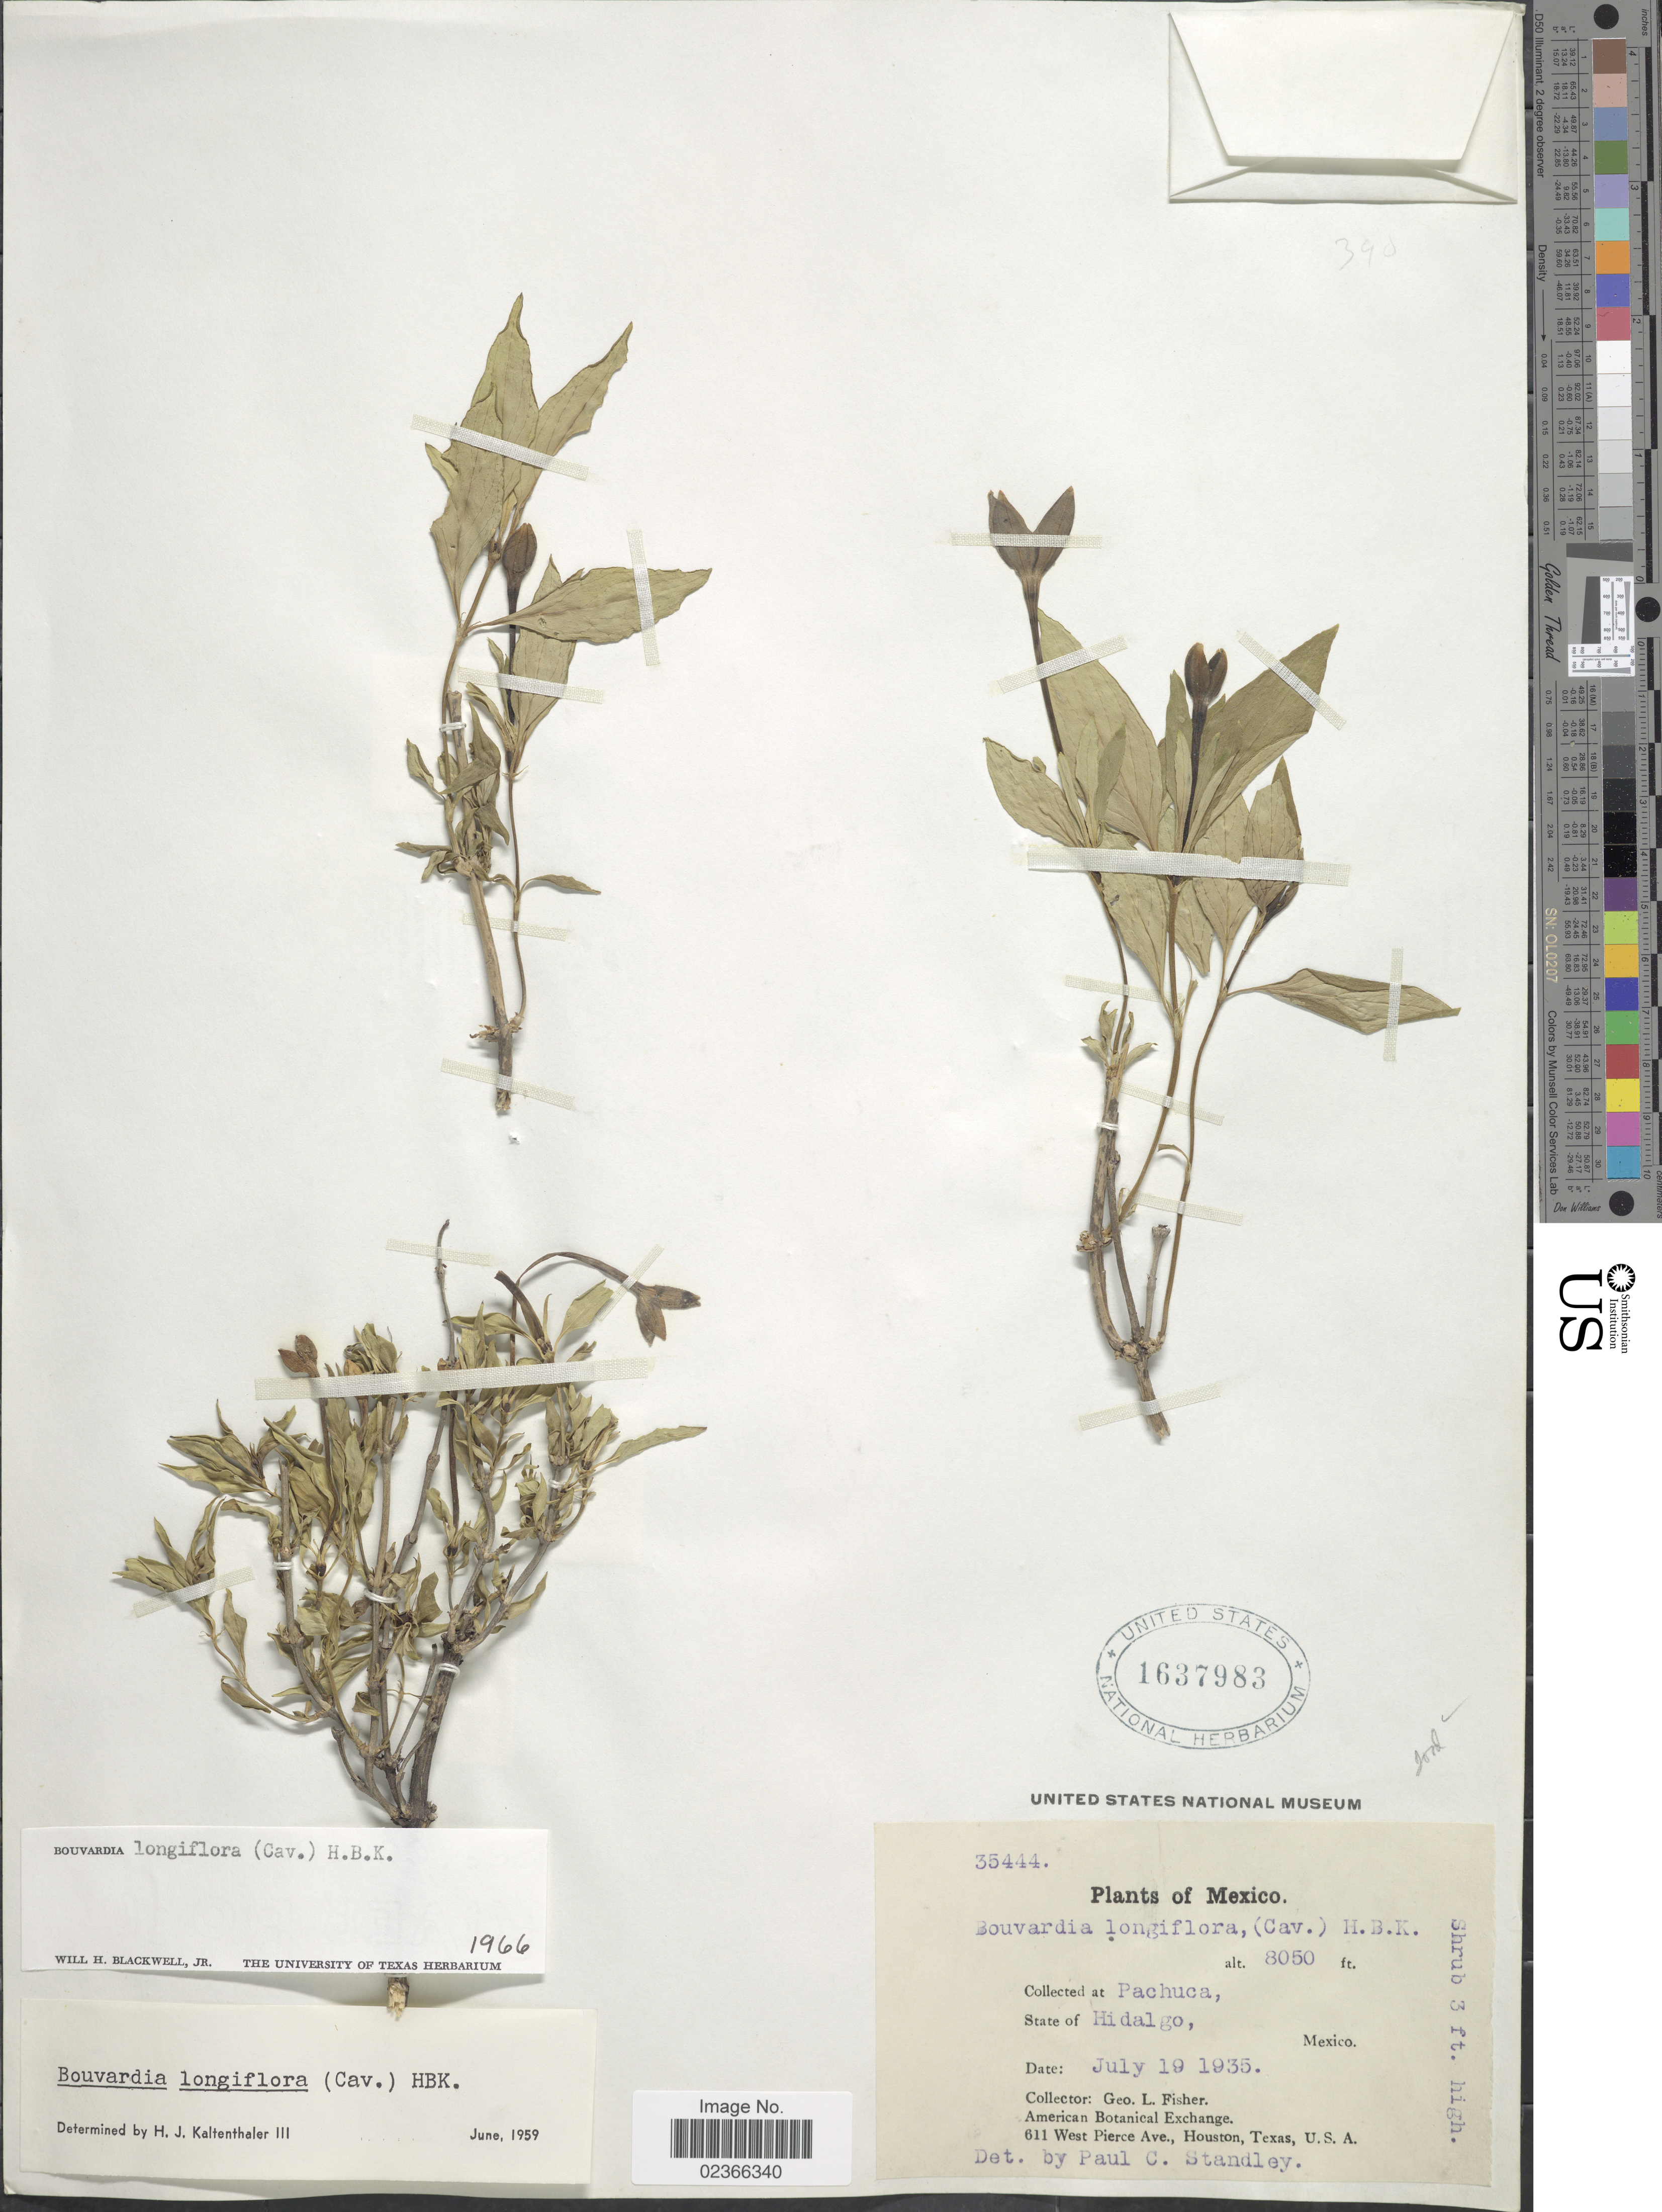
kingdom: Plantae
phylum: Tracheophyta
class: Magnoliopsida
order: Gentianales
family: Rubiaceae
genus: Bouvardia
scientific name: Bouvardia longiflora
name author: (Cav.) Kunth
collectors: G. L. Fisher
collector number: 35444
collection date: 1935-07-19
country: Mexico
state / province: Hidalgo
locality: Pachuca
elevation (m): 2454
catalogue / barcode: US 1637983